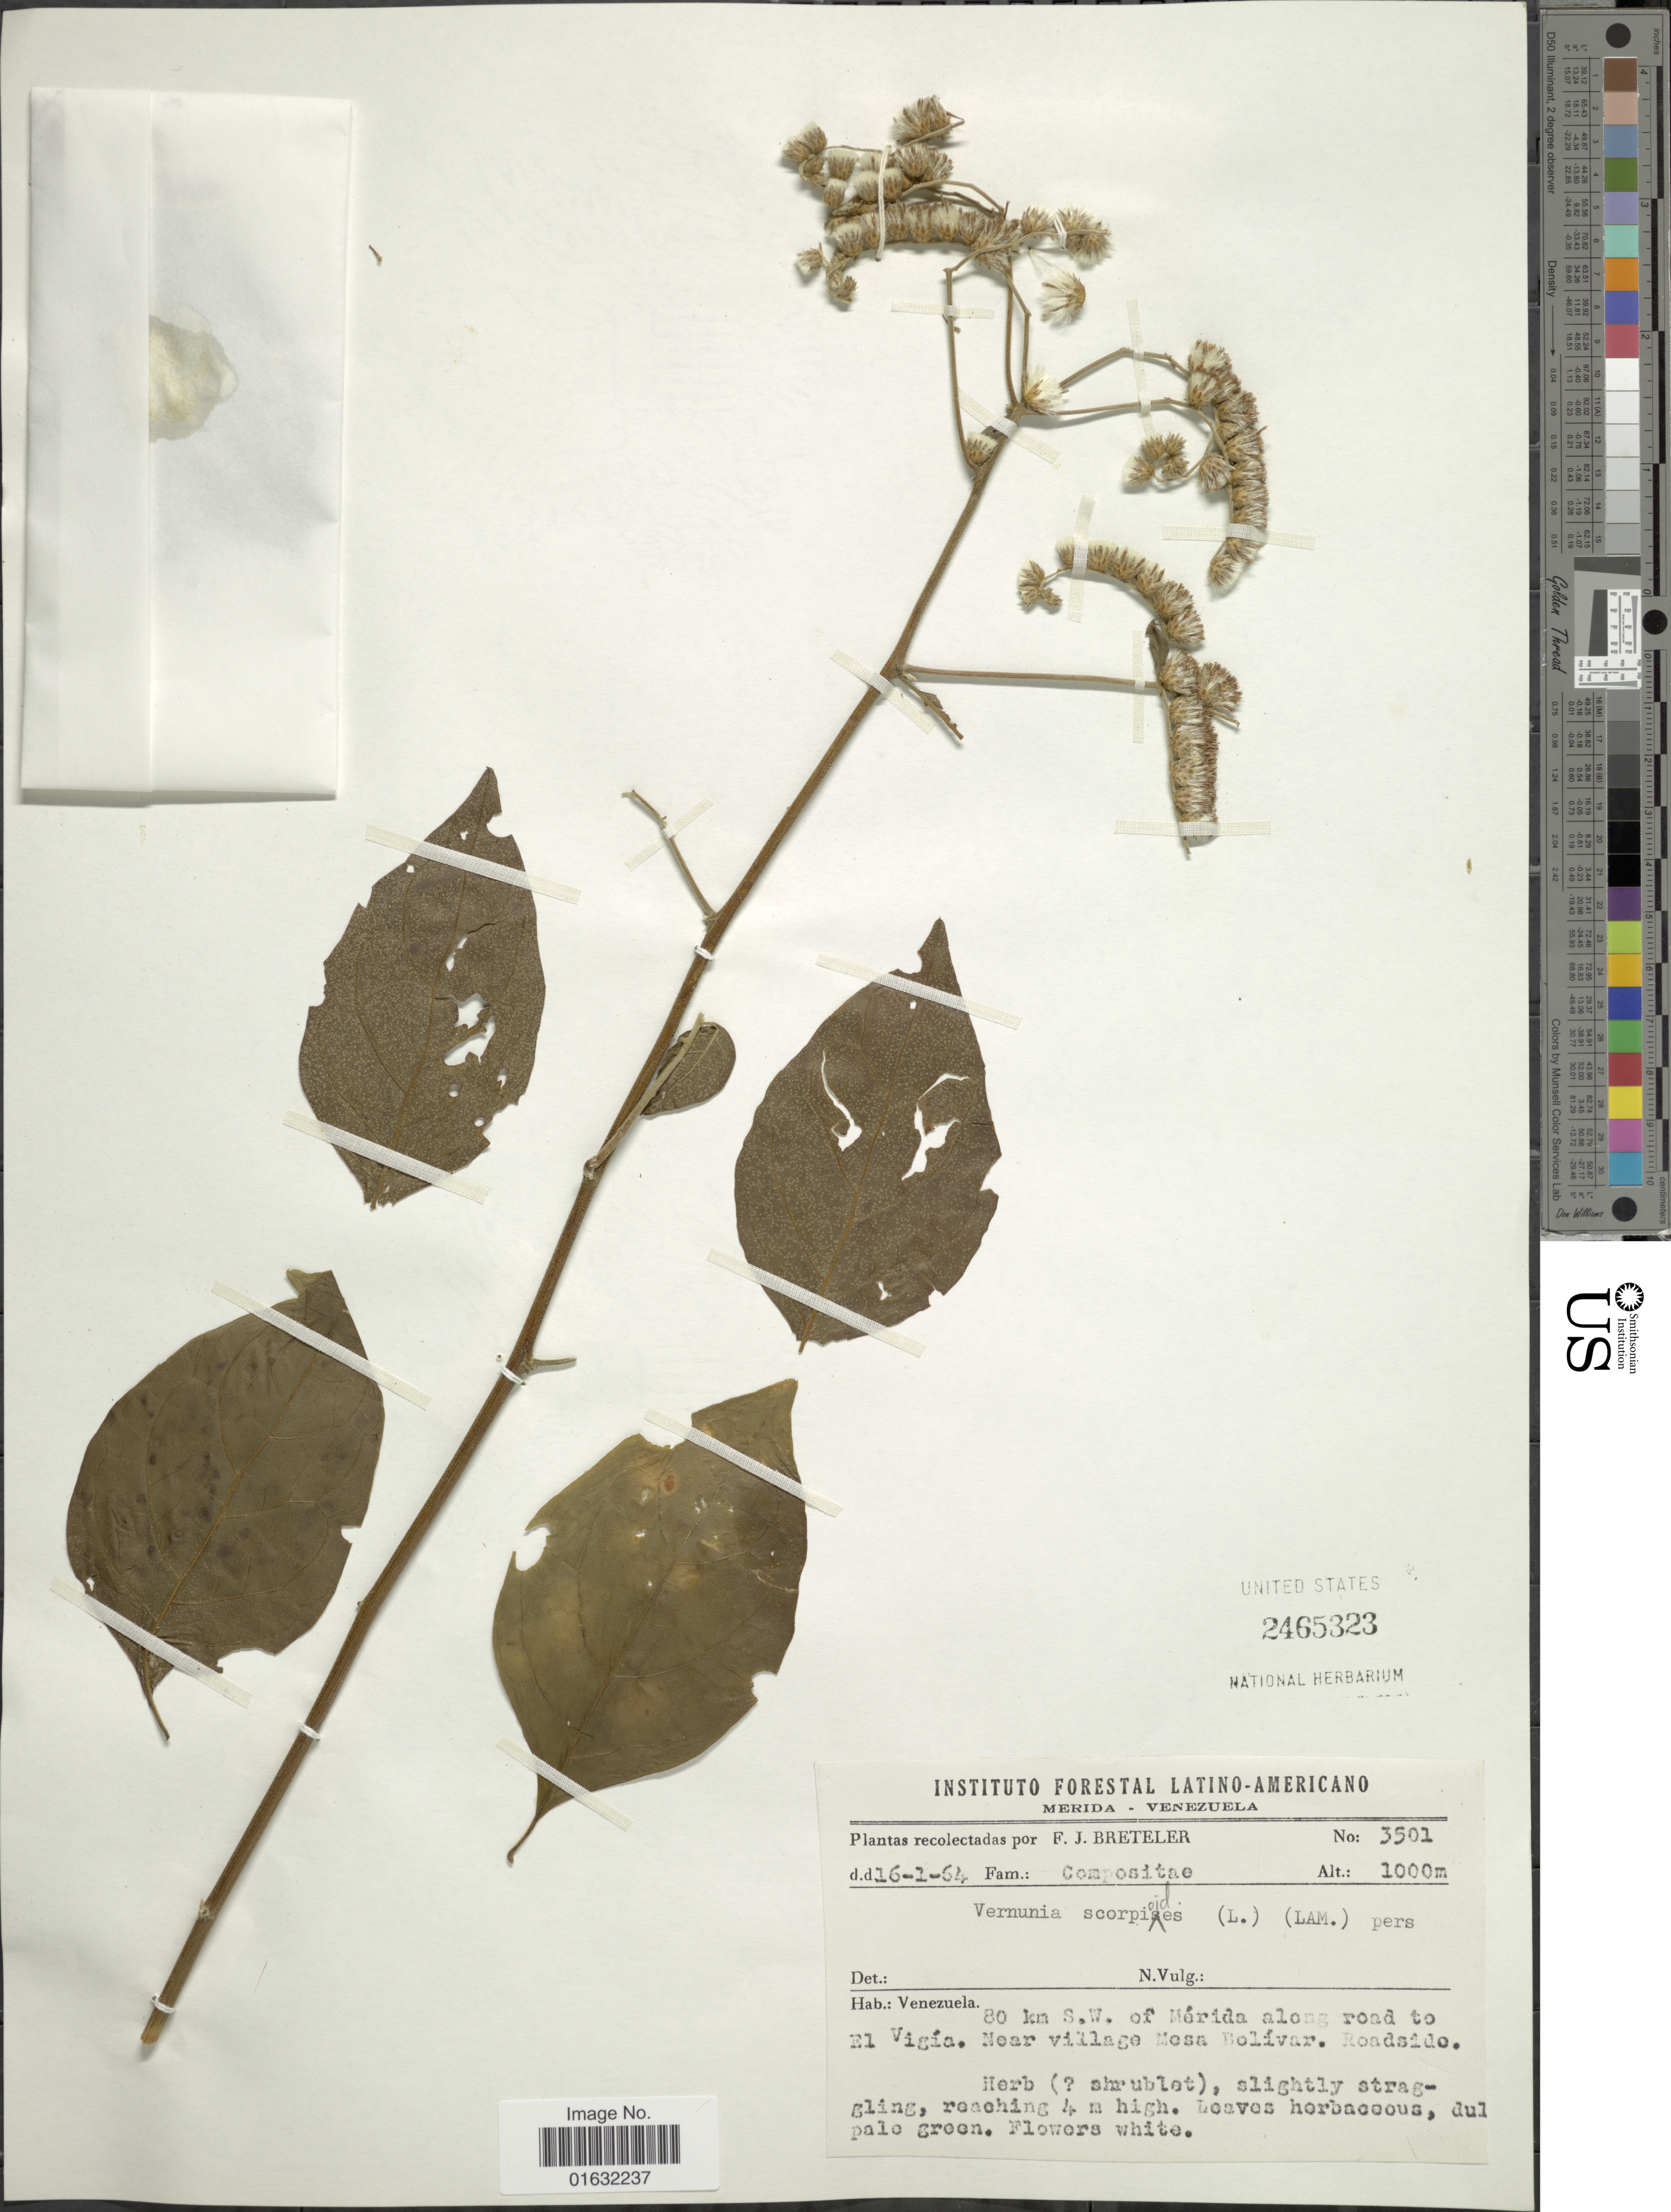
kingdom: Plantae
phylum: Tracheophyta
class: Magnoliopsida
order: Asterales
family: Asteraceae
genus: Cyrtocymura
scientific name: Cyrtocymura scorpioides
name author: (Lam.) H. Rob.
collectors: F. J. Breteler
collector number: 3501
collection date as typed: Transcribed d/m/y: 16/1/64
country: Venezuela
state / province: Mérida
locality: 80 km S.W. of Mérida along road to El Vigía, Near village Mesa Bolívar, Roadside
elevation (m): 1000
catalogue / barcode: US 2465323